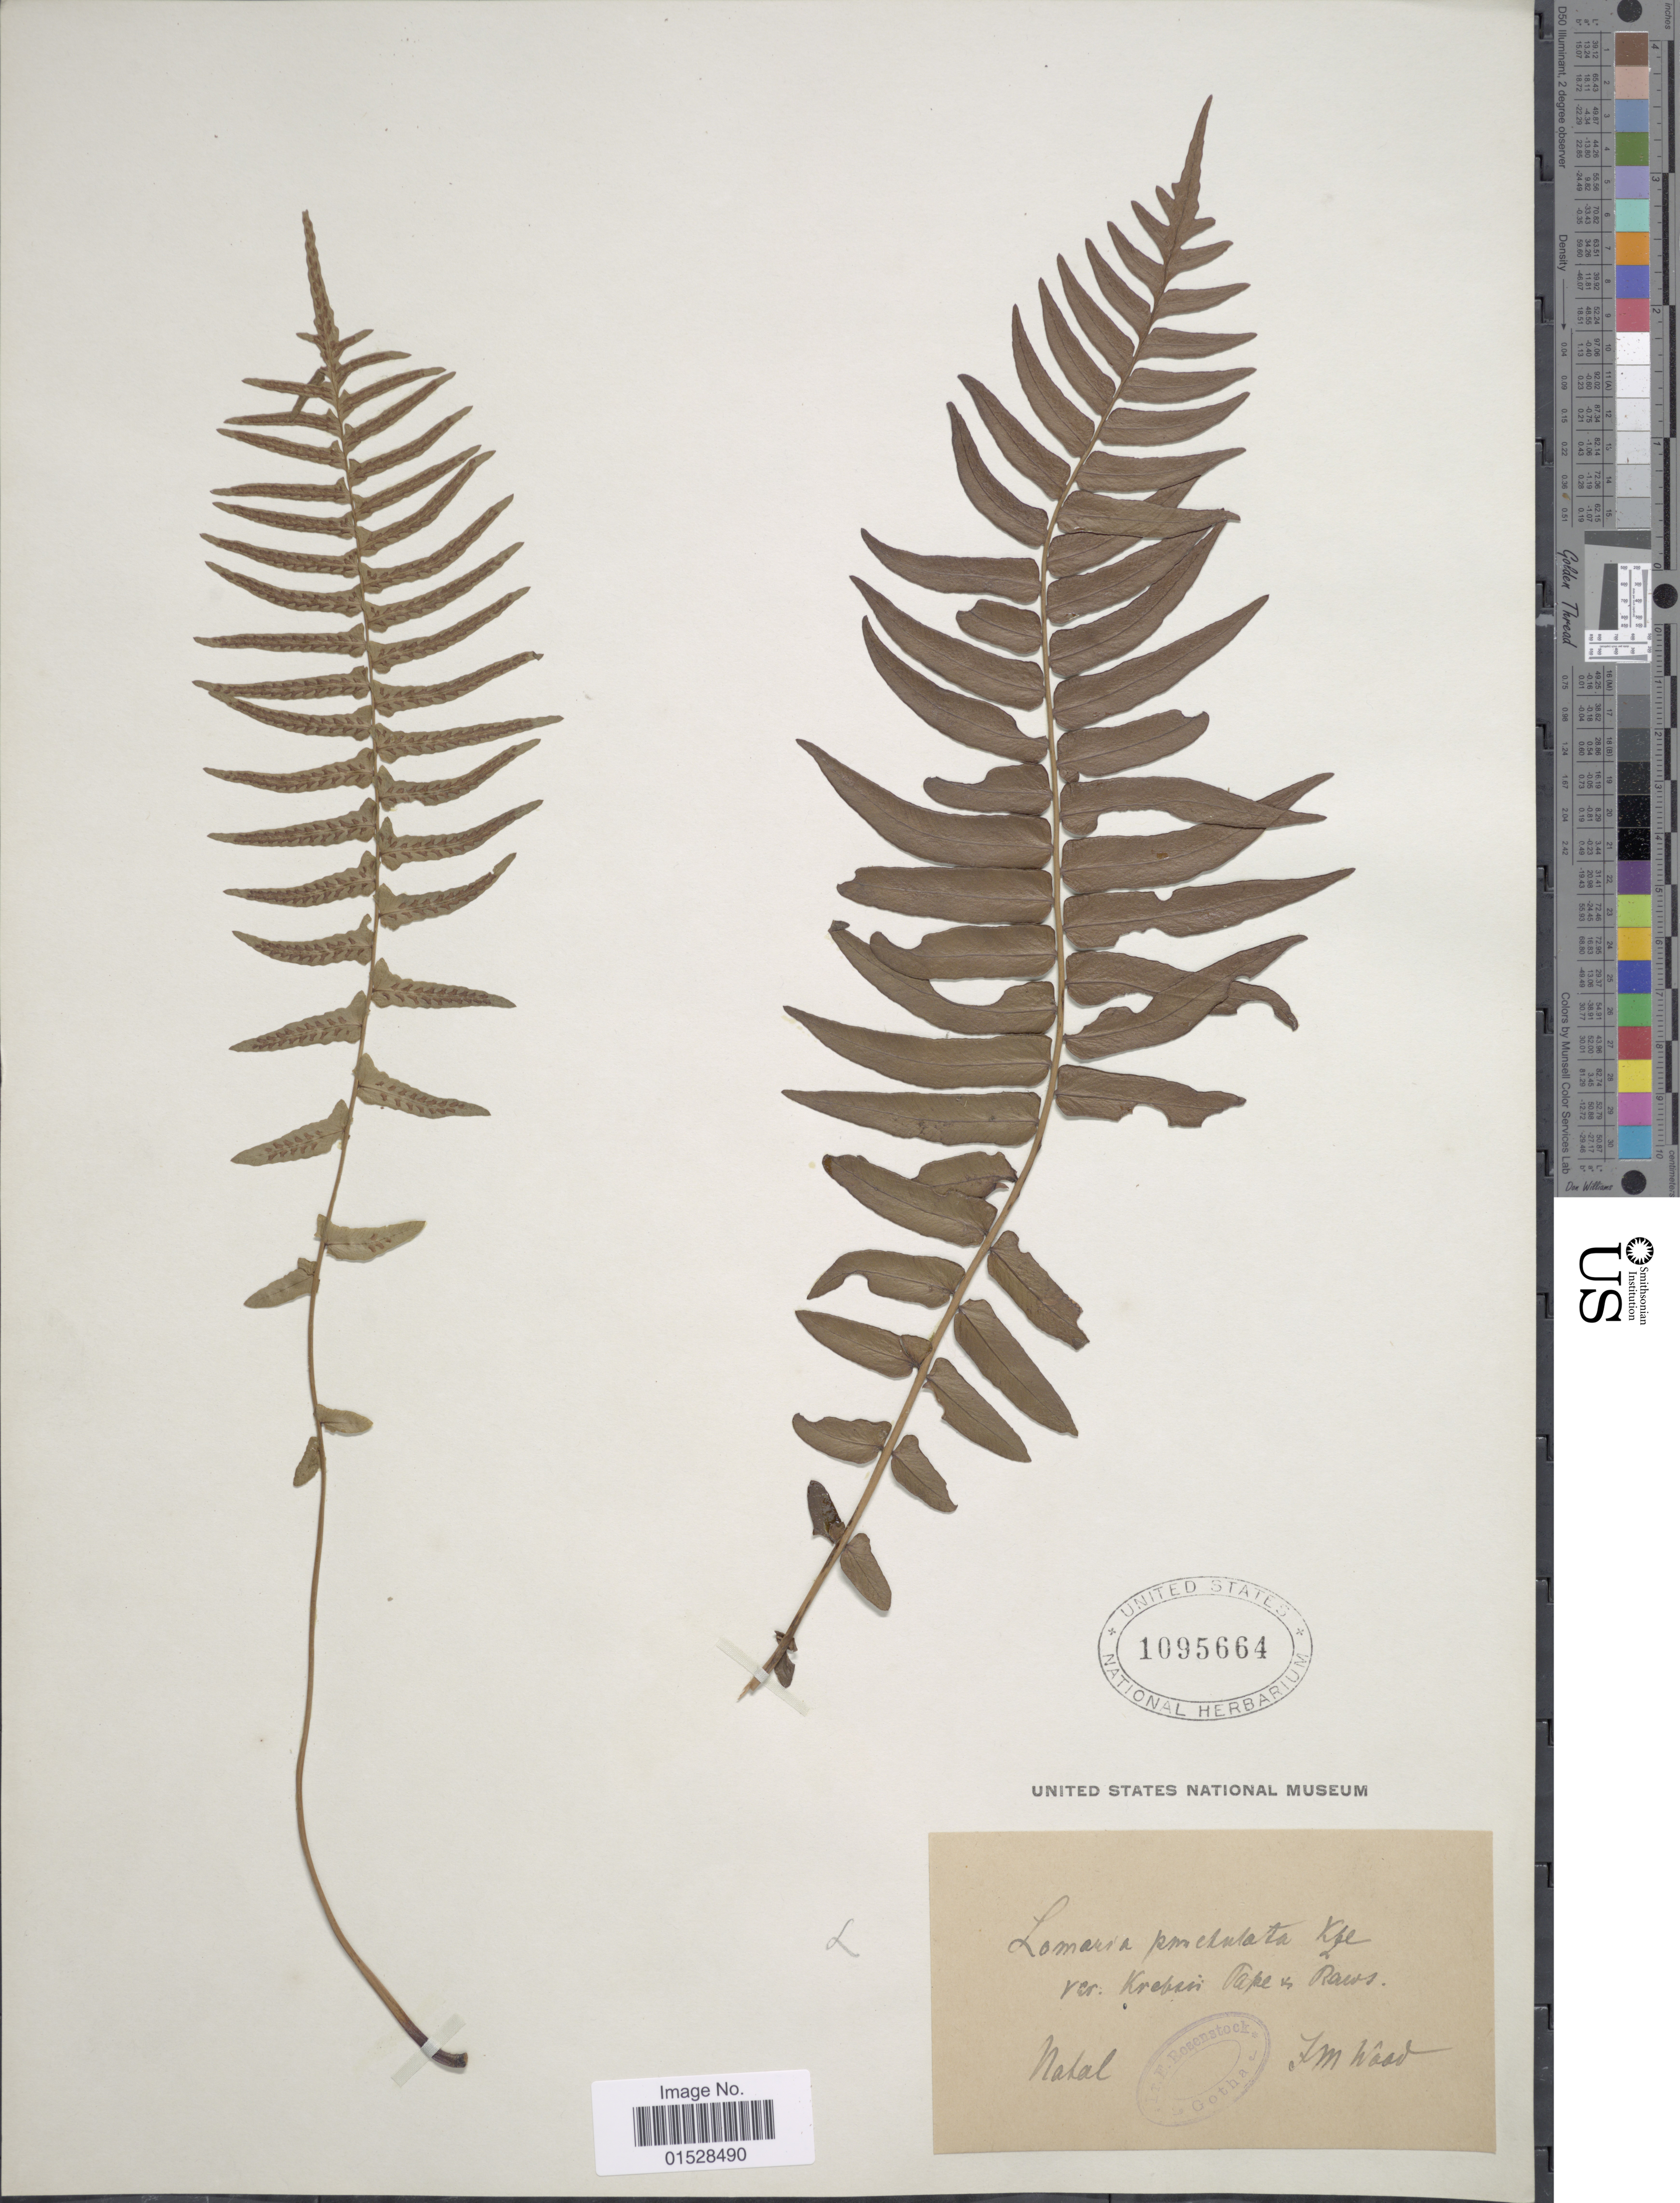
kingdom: Plantae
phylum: Tracheophyta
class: Polypodiopsida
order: Polypodiales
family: Blechnaceae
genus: Blechnum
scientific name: Blechnum punctulatum var. krebsii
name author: R. Sim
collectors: J. M. Wood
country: South Africa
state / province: KwaZulu-Natal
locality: Natal. Im Hâad.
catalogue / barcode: US 1095664